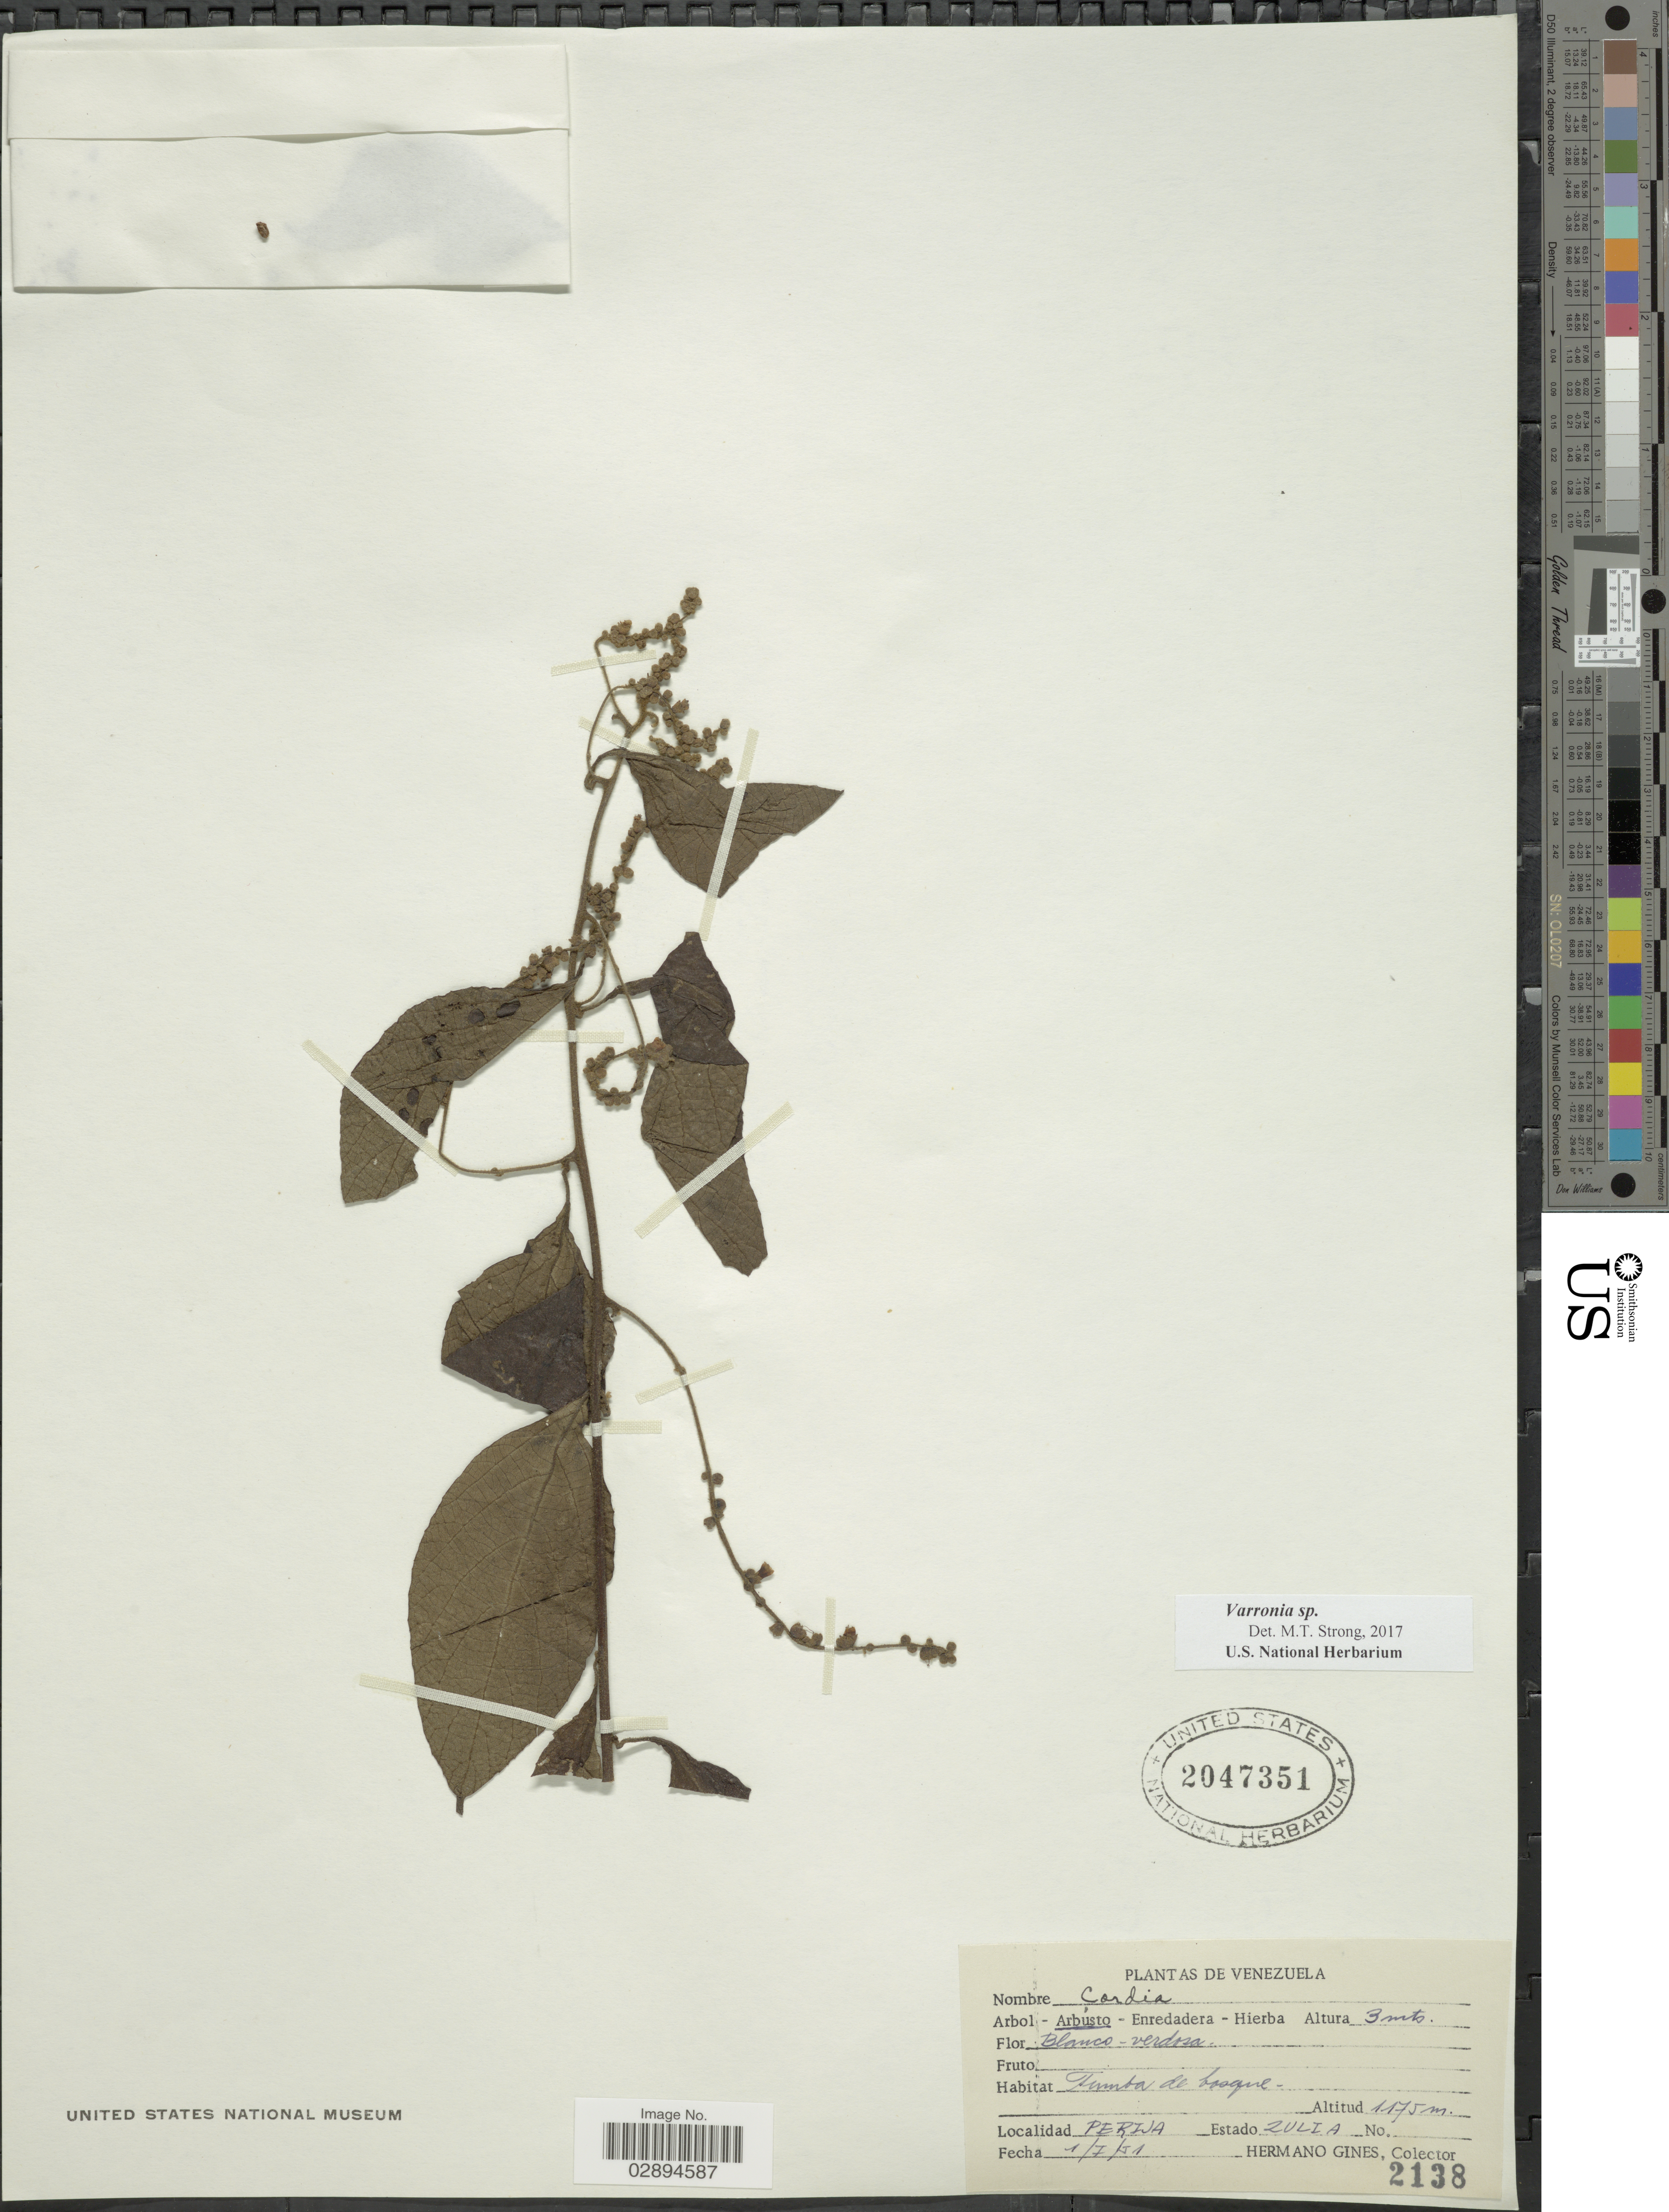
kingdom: Plantae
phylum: Tracheophyta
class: Magnoliopsida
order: Boraginales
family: Cordiaceae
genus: Varronia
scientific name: Varronia sp.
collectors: Bro. Gines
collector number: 2138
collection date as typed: Transcribed d/m/y: 1/7/51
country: Venezuela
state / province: Zulia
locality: Perija. Estado Zulia.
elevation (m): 1175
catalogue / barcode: US 2047351